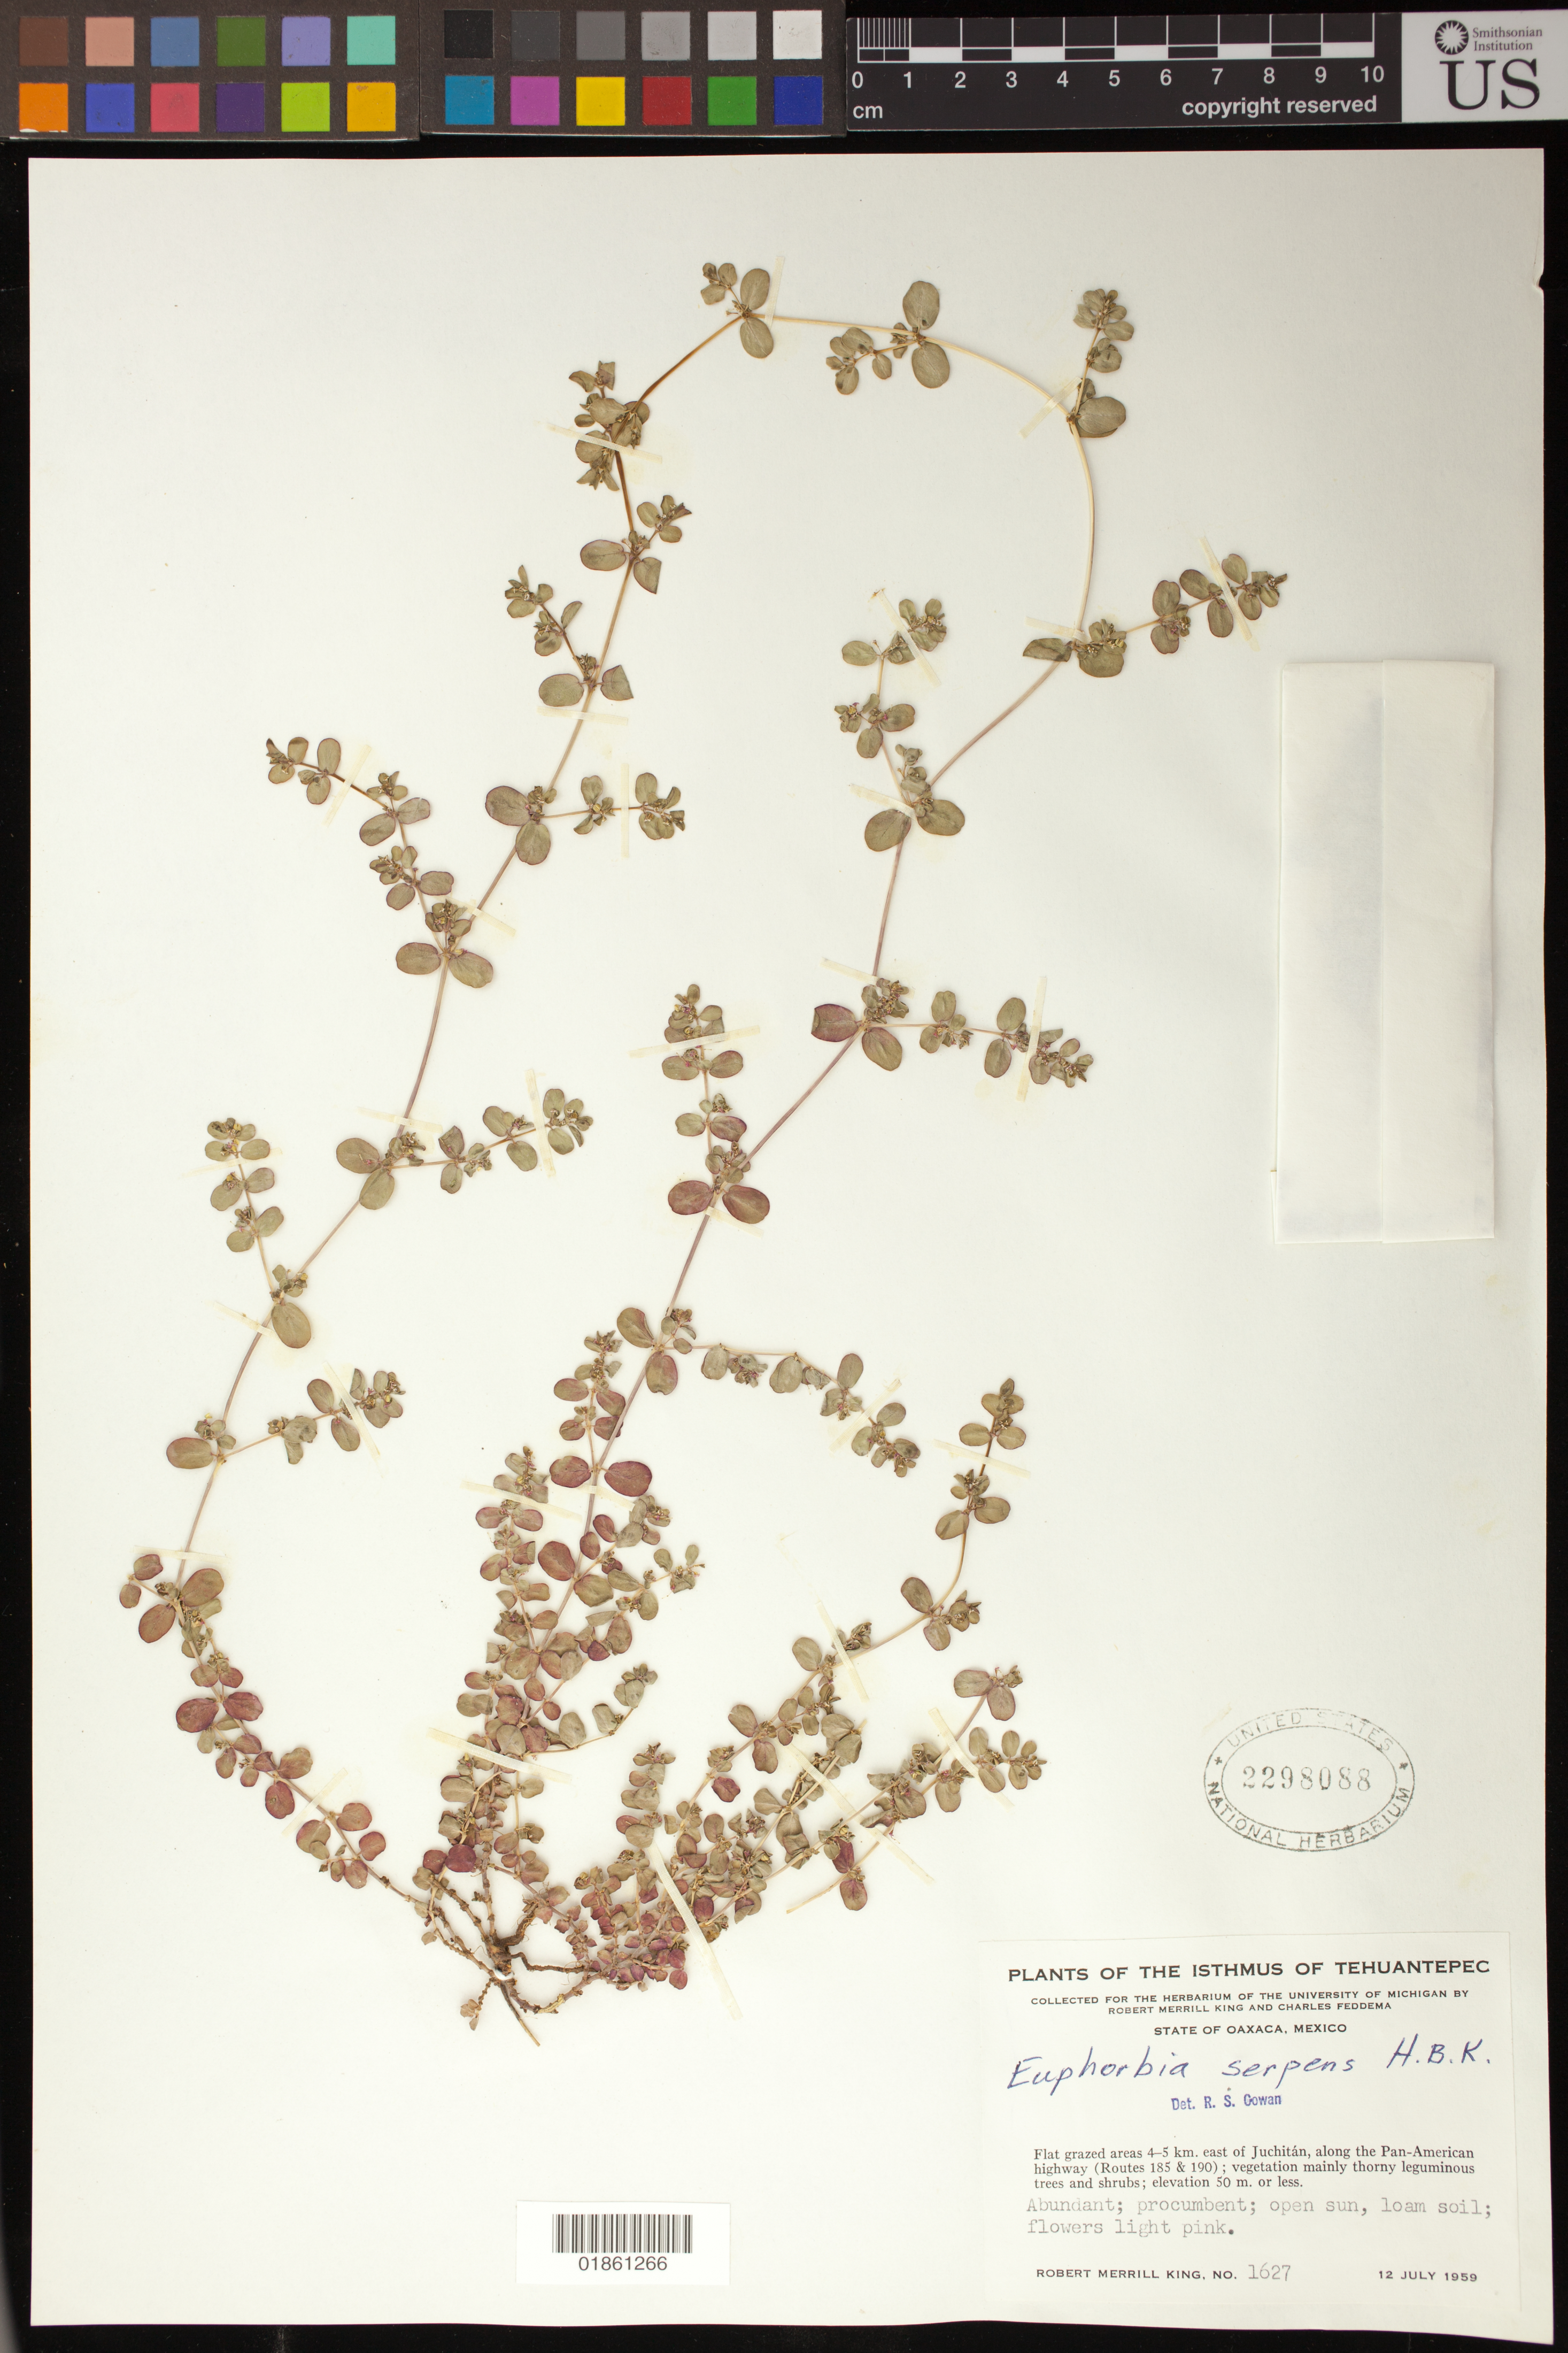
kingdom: Plantae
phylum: Tracheophyta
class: Magnoliopsida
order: Malpighiales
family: Euphorbiaceae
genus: Euphorbia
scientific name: Euphorbia sp.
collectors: R. M. King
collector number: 1627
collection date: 1959-07-12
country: Mexico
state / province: Oaxaca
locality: Flat grazed areas 4-5 km. east of Juchitan, along the Pan-American highway (Routes 185 & 190)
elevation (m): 0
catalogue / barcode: US 2298088